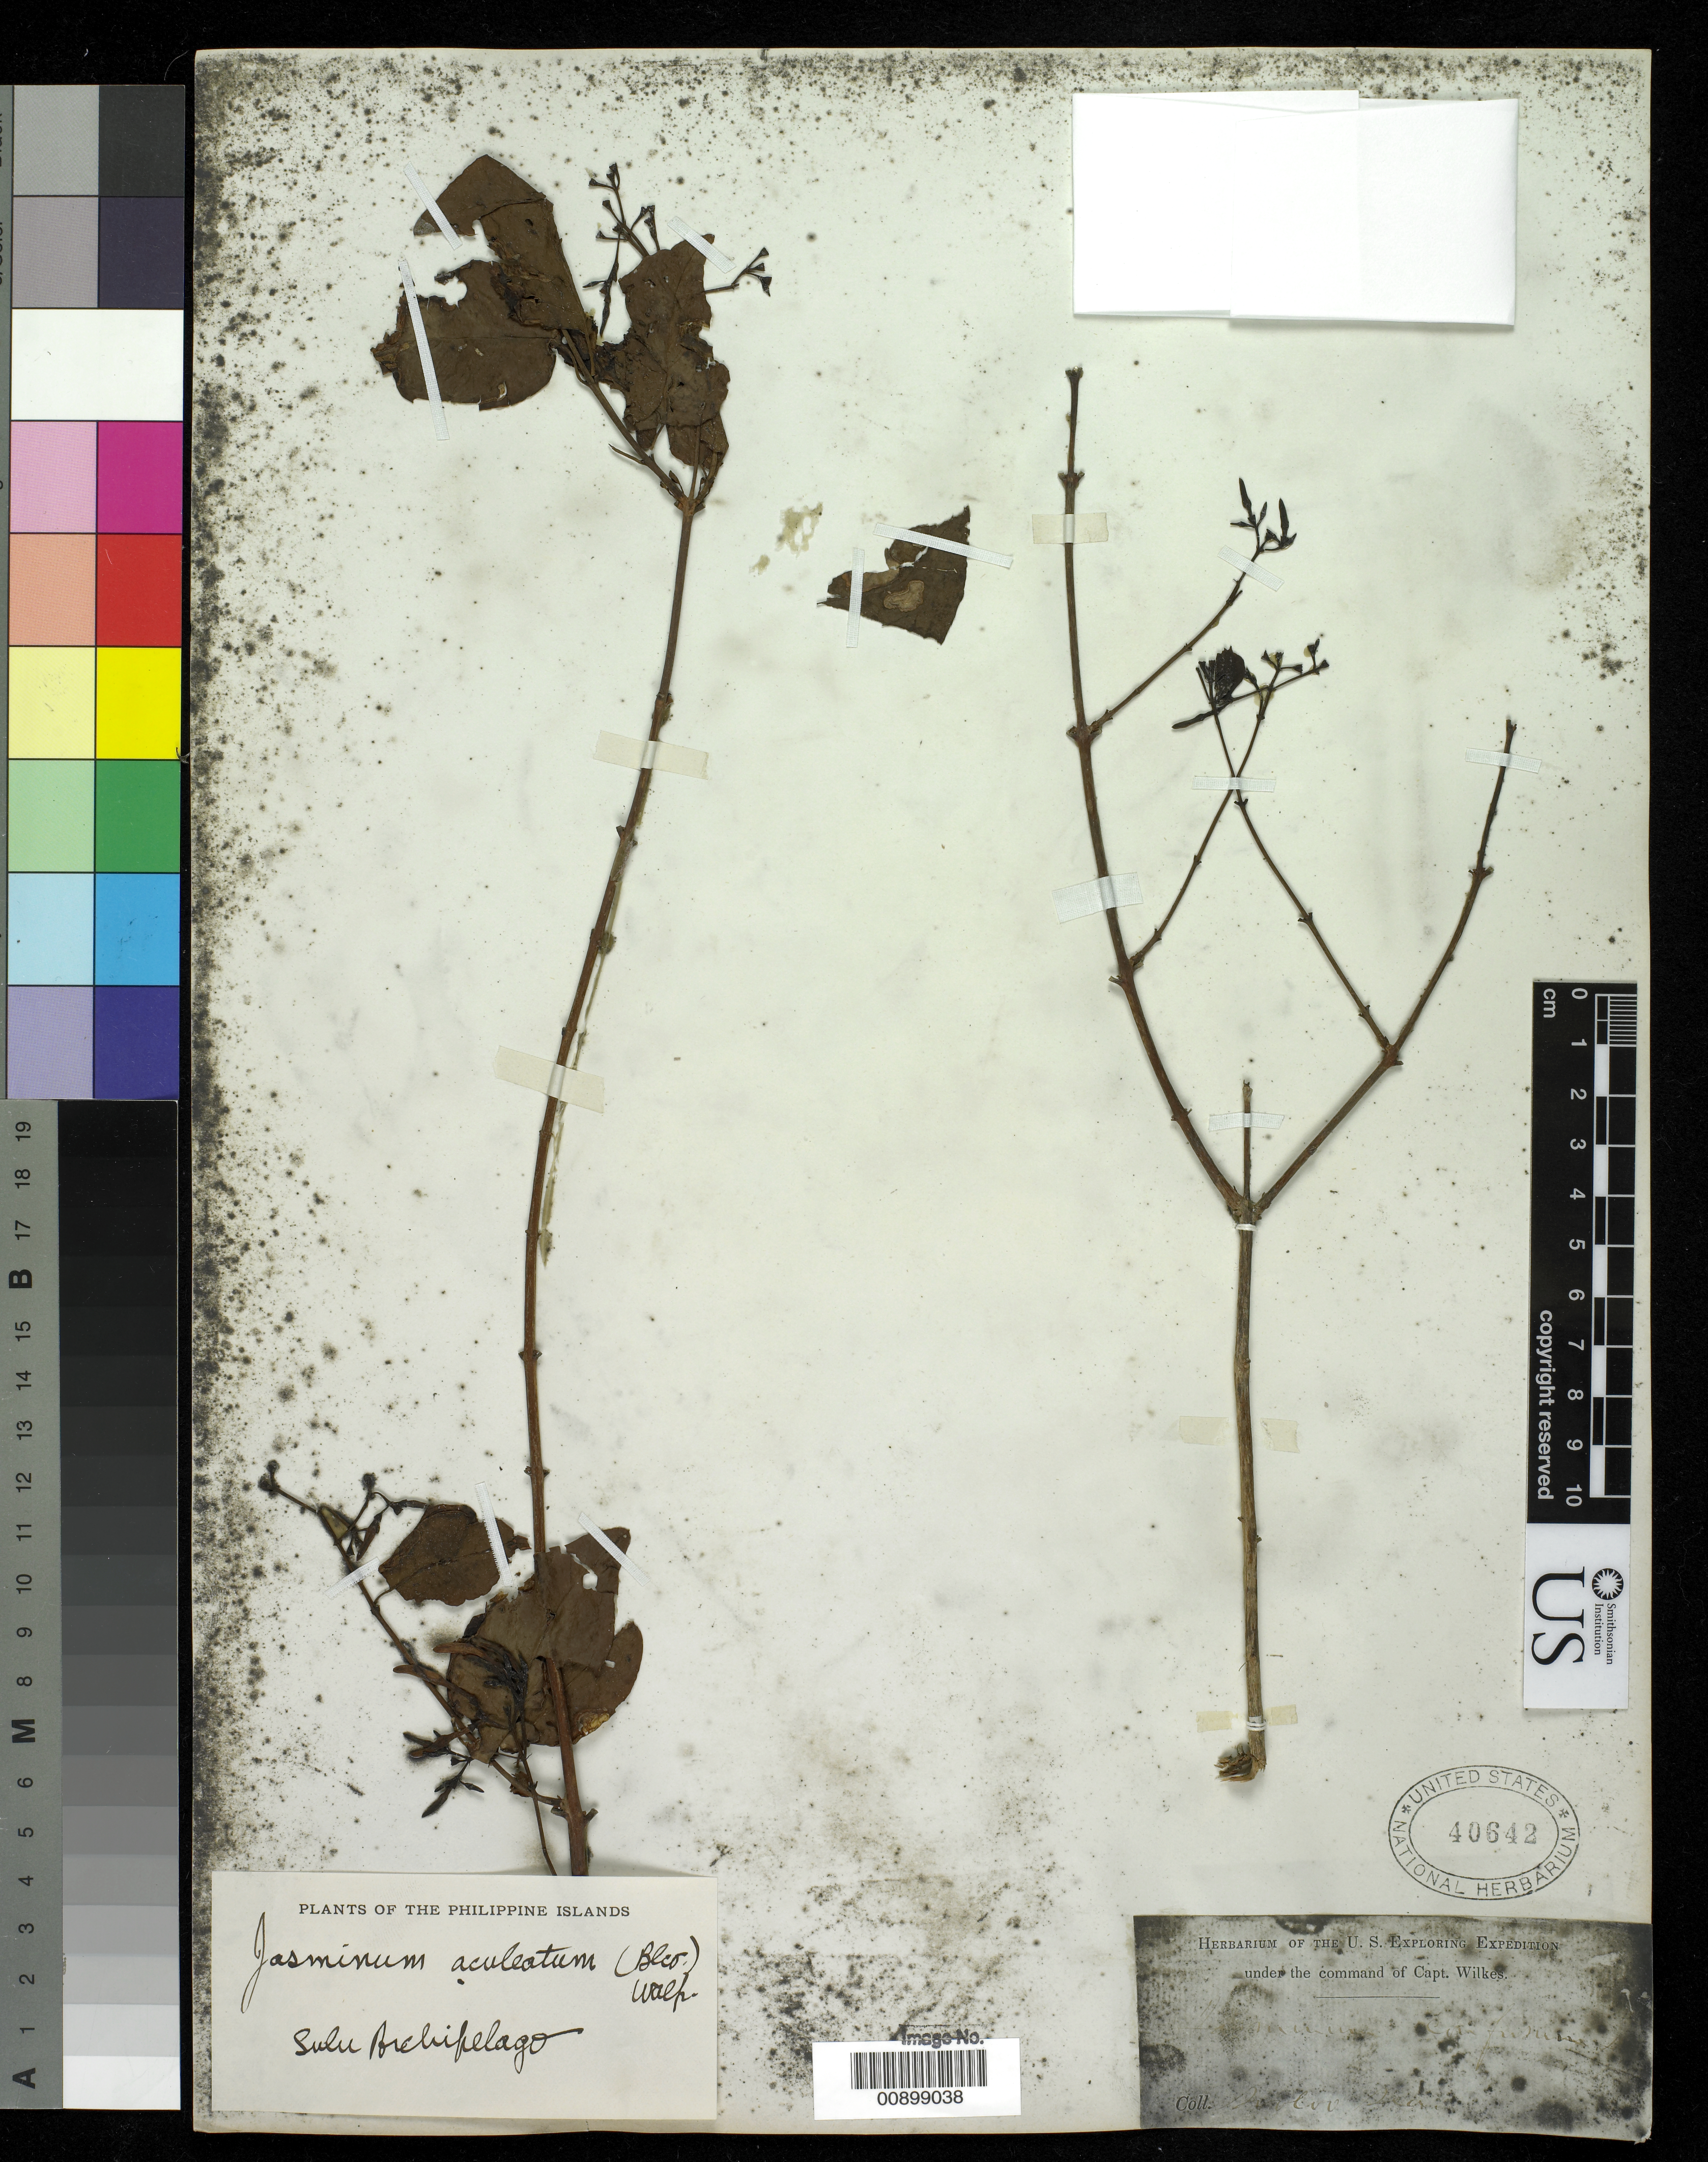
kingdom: Plantae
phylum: Tracheophyta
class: Magnoliopsida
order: Lamiales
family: Oleaceae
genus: Jasminum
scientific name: Jasminum aculeatum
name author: (Blanco) Walp. ex Hassk.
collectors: Wilkes Explor. Exped.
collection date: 1838/1842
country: Philippines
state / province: Muslim Mindanao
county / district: Sulu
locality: Sooloo Sea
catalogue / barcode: US 40642